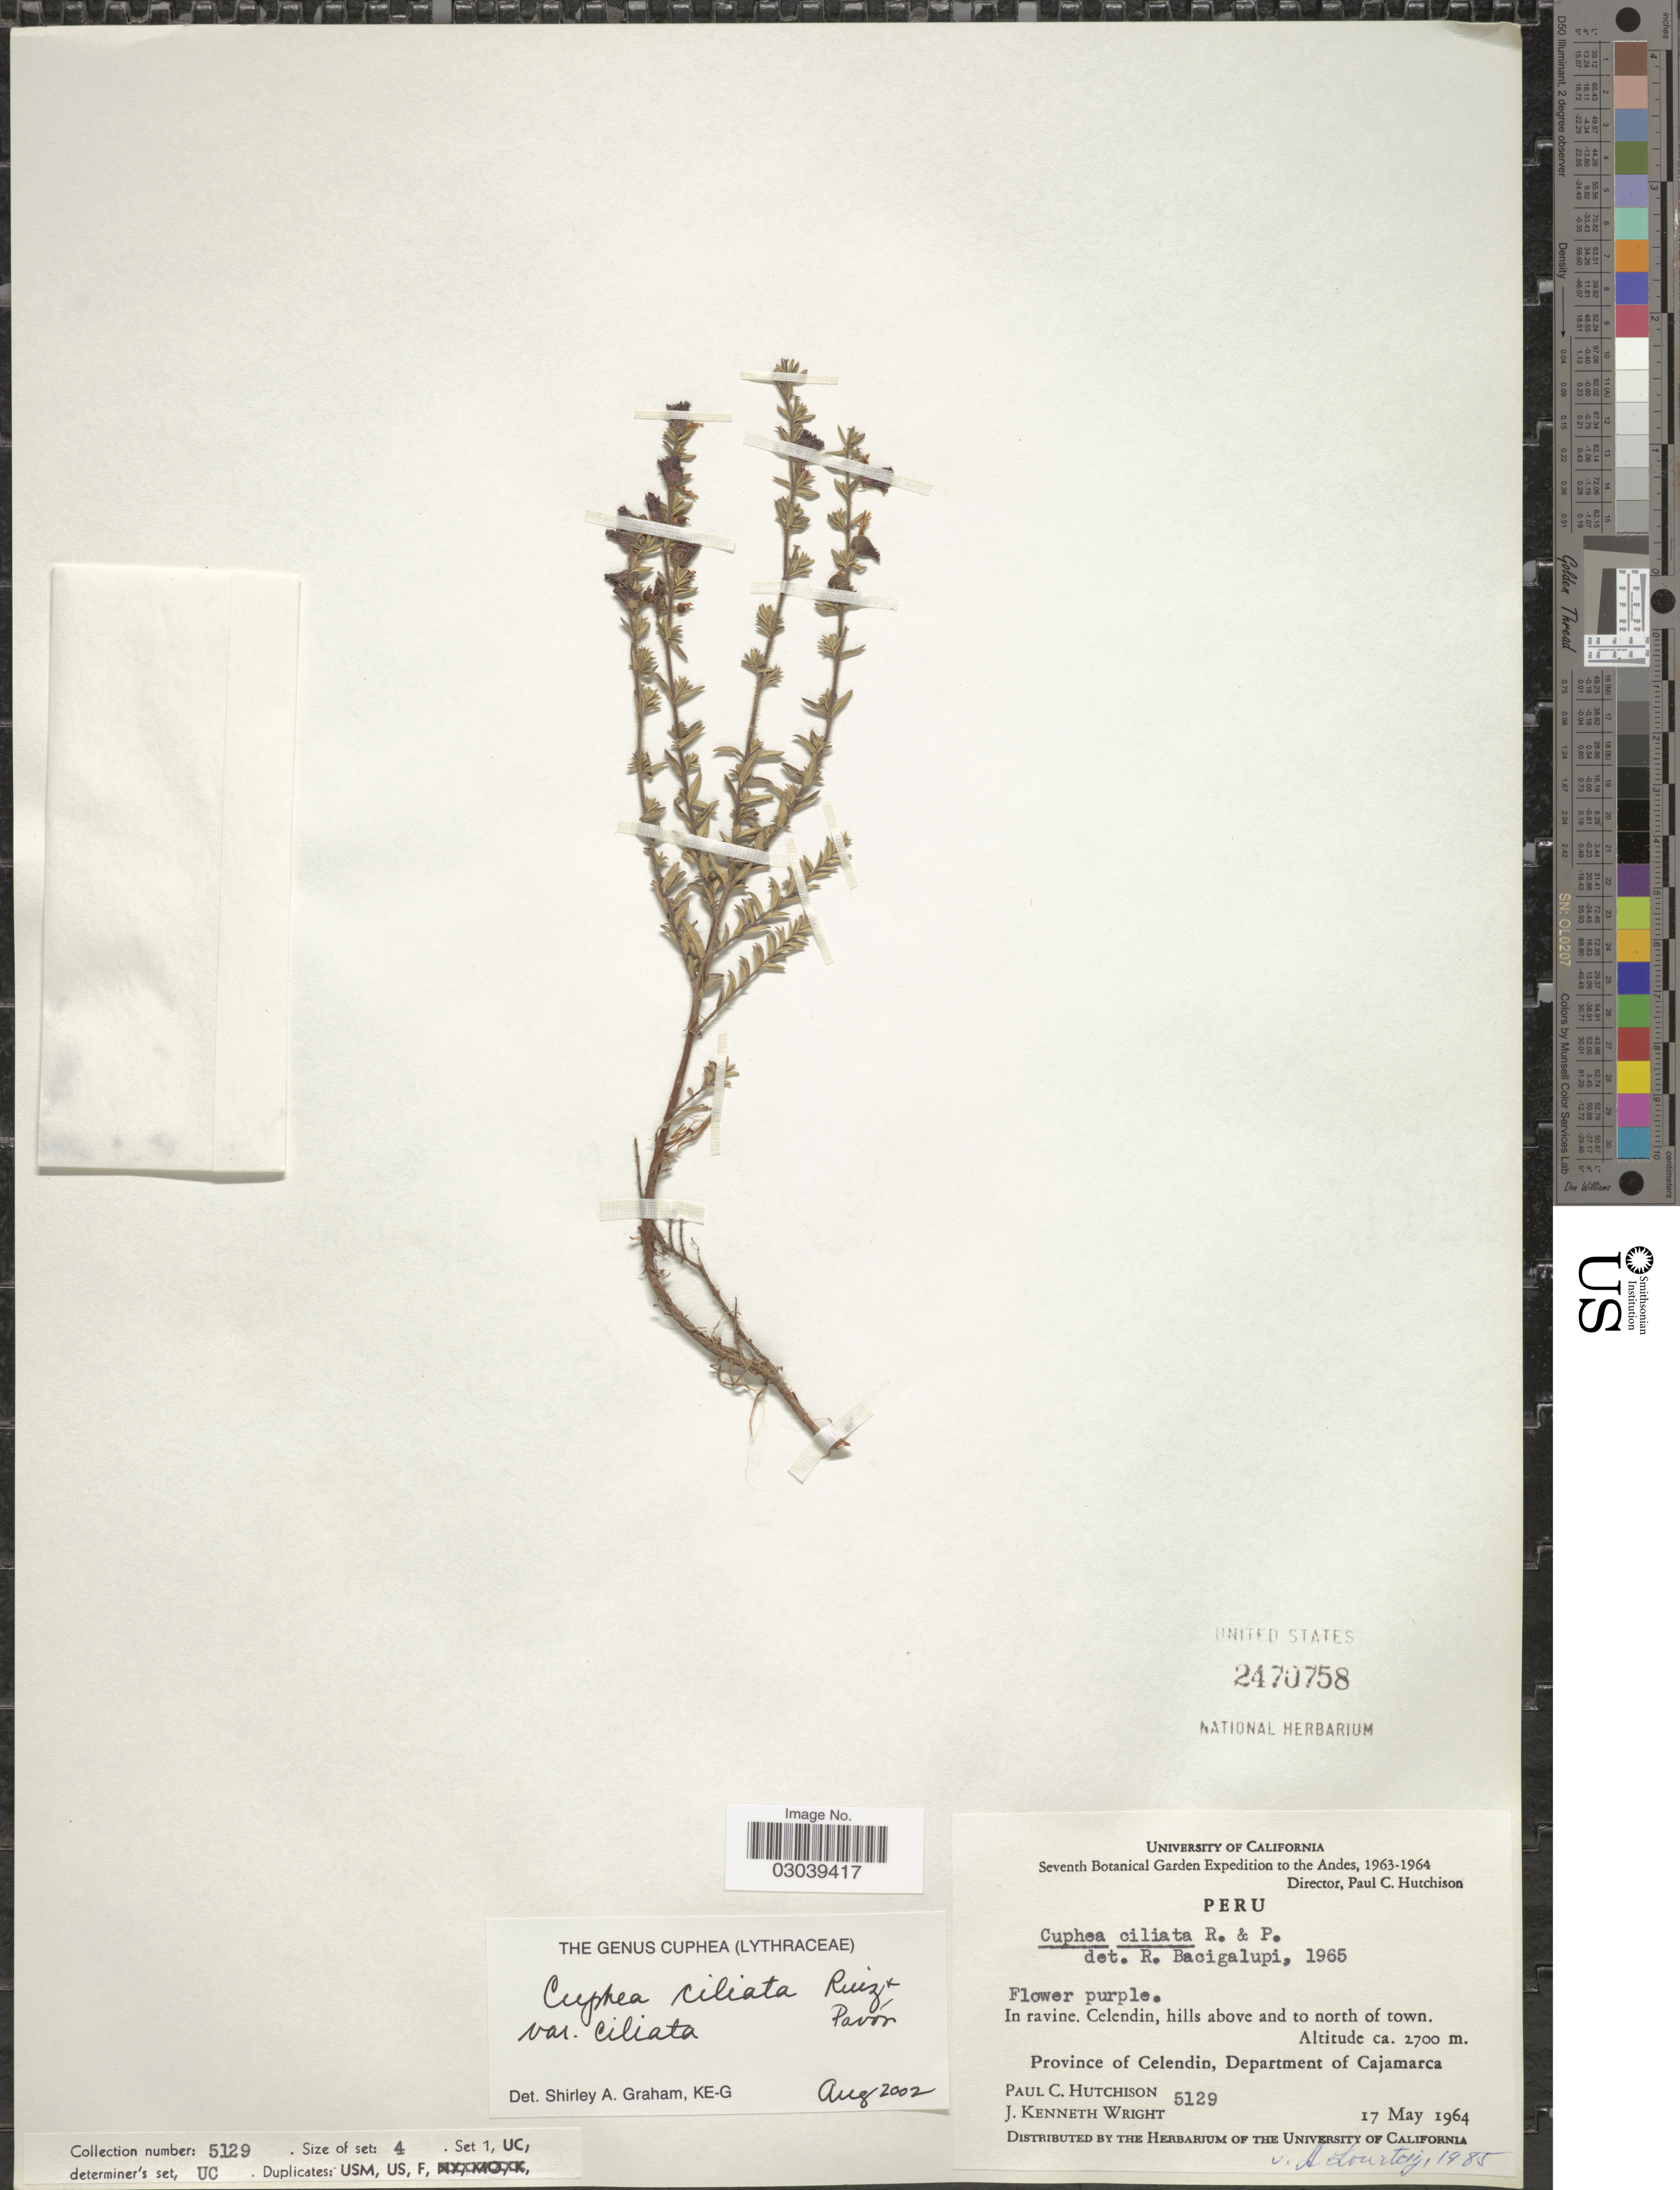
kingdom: Plantae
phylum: Tracheophyta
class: Magnoliopsida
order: Myrtales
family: Lythraceae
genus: Cuphea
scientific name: Cuphea ciliata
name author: Ruiz & Pav.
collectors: P. C. Hutchison & J. K. Wright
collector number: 5129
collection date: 1964-05-17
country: Peru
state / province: Cajamarca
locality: Andes. Celendin, hills above and to north of town. Province of Celendin, Department of Cajamarca.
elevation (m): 2700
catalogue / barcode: US 2470758